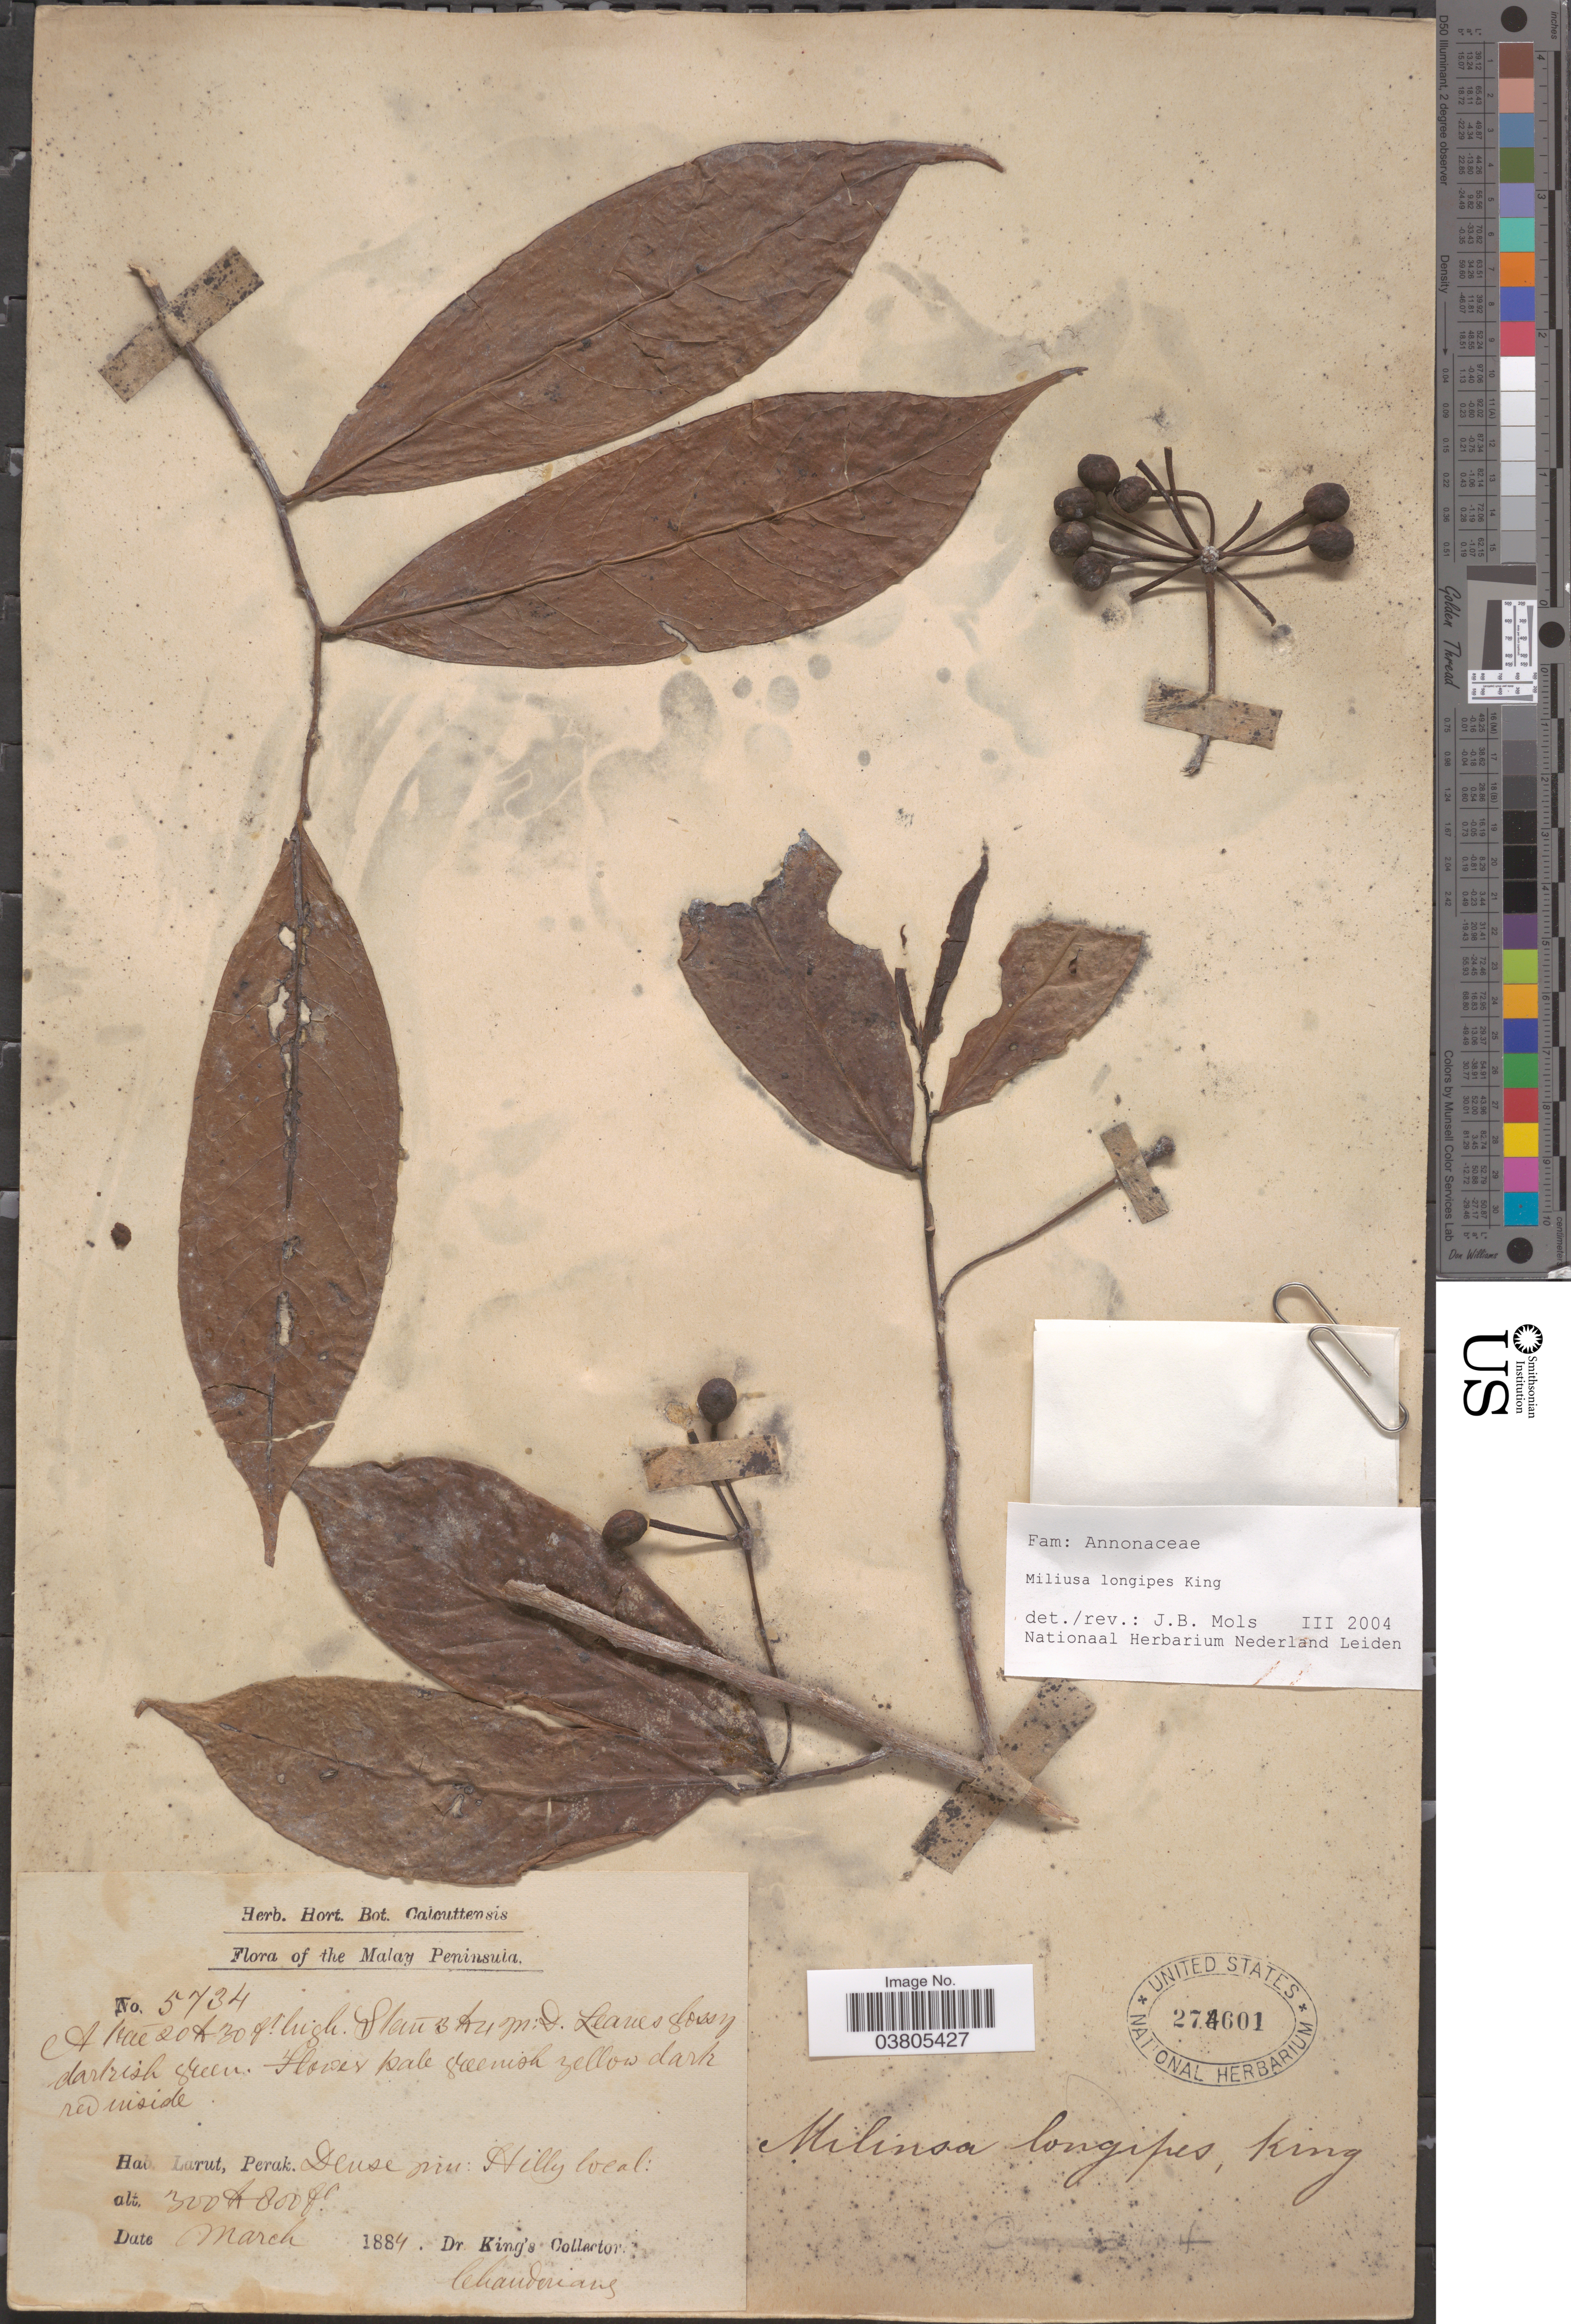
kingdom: Plantae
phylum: Tracheophyta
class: Magnoliopsida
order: Magnoliales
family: Annonaceae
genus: Miliusa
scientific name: Miliusa longipes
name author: King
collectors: Dr. King's collector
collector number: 5734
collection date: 1884-03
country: Malaysia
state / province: Perak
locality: Malay Peninsula. Larut.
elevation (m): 91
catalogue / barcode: US 274601